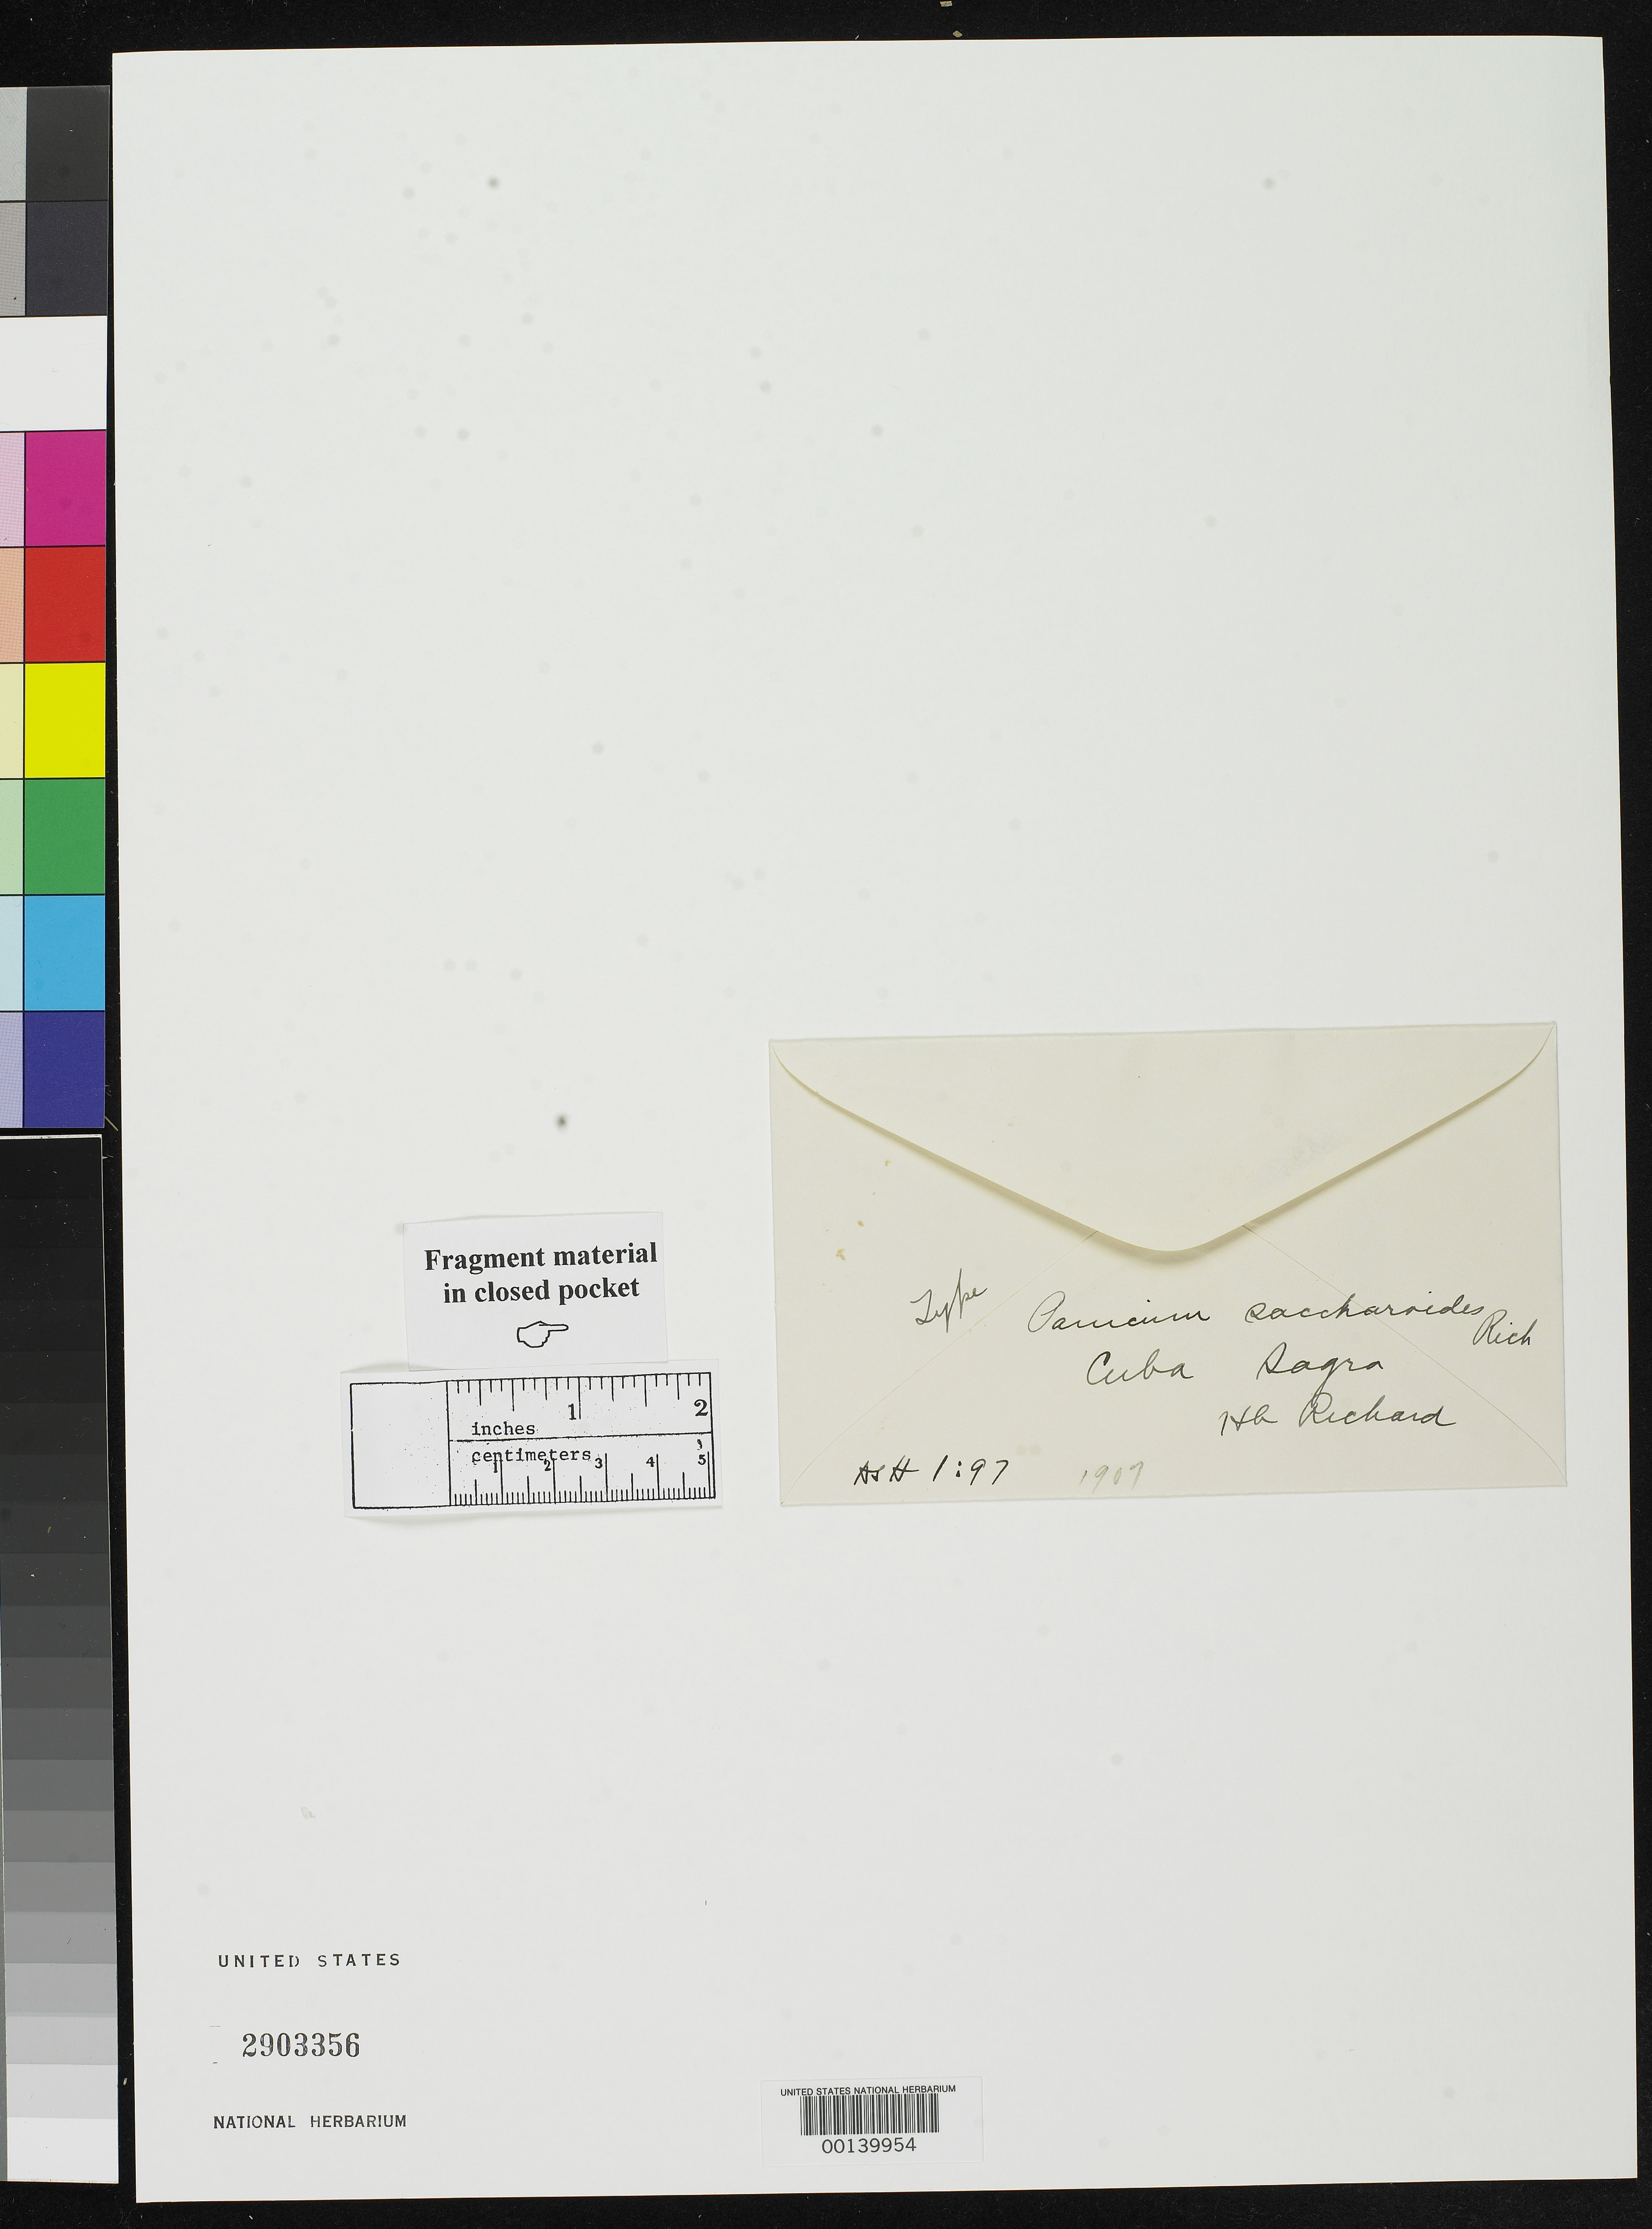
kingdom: Plantae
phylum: Tracheophyta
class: Liliopsida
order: Poales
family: Poaceae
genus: Panicum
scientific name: Panicum saccaroides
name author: A. Rich. in Sagra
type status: Type Fragment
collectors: R. de la Sagra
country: Cuba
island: Greater Antilles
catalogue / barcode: US 2903356